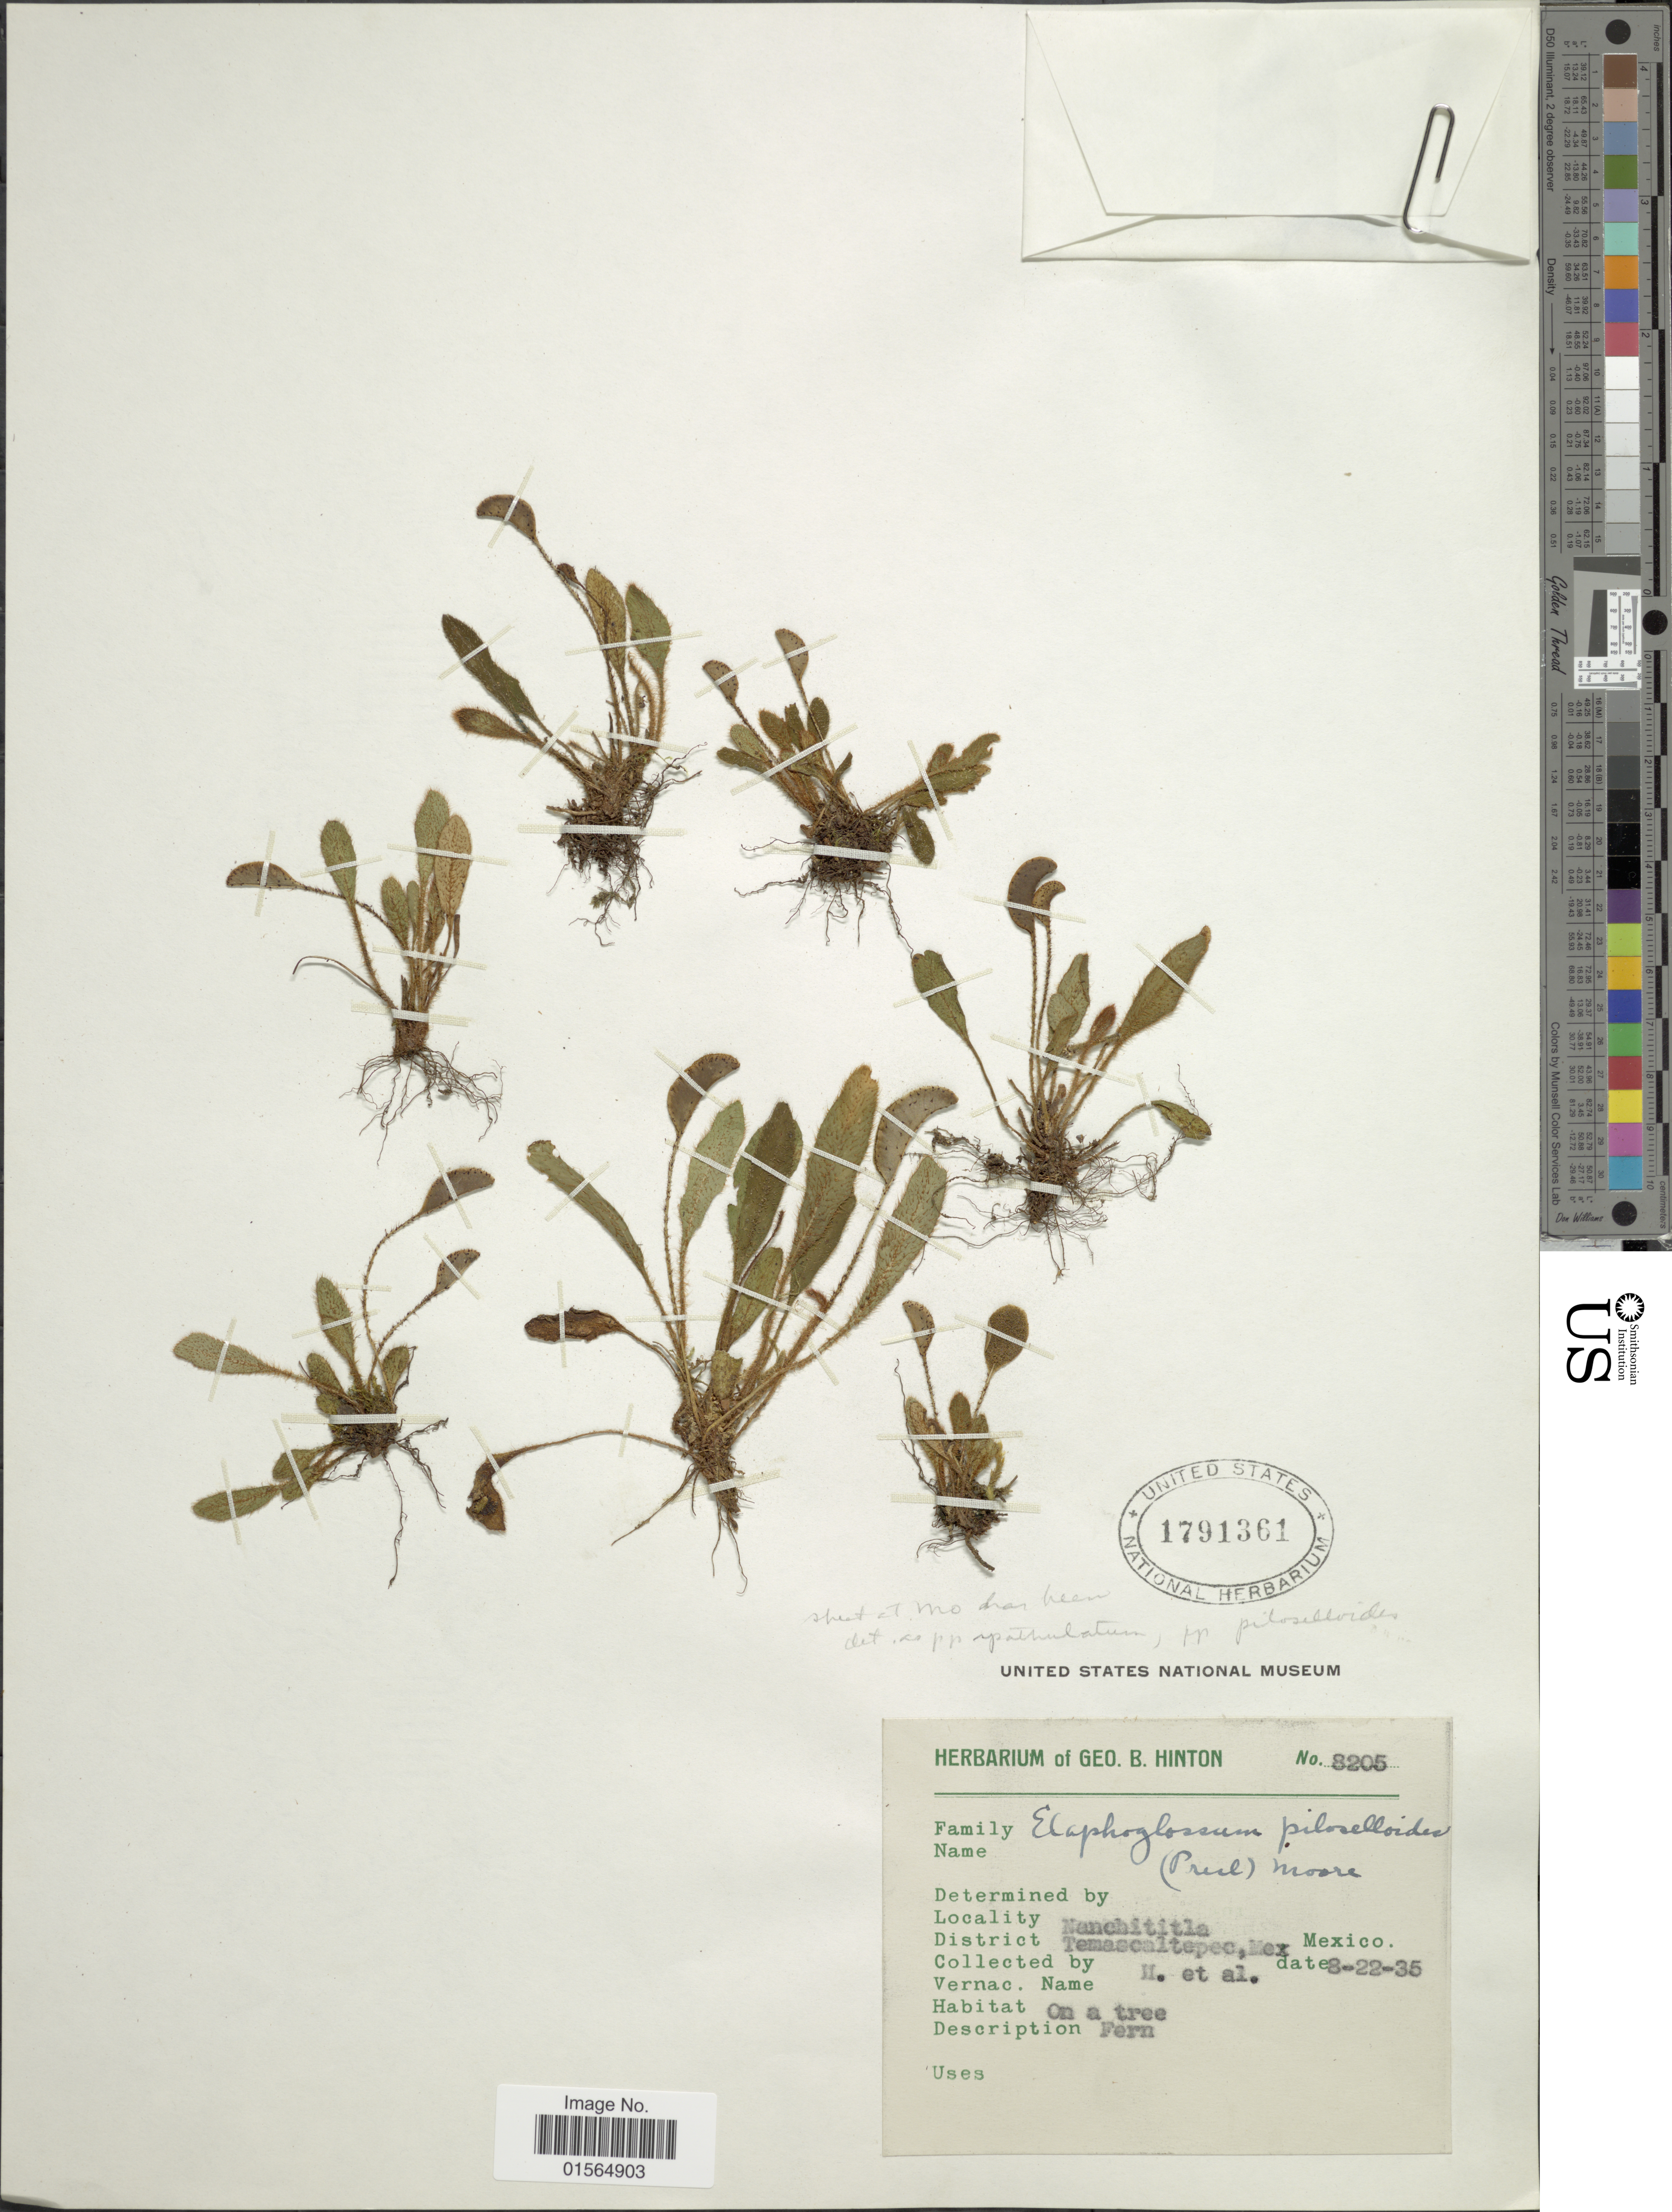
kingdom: Plantae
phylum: Tracheophyta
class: Polypodiopsida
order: Polypodiales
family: Dryopteridaceae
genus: Elaphoglossum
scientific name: Elaphoglossum piloselloides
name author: (C. Presl) T. Moore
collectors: G. B. Hinton & et al.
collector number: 8205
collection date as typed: Transcribed d/m/y: 22/8/35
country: Mexico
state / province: México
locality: Nanchititla, Temascaltepec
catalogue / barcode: US 1791361